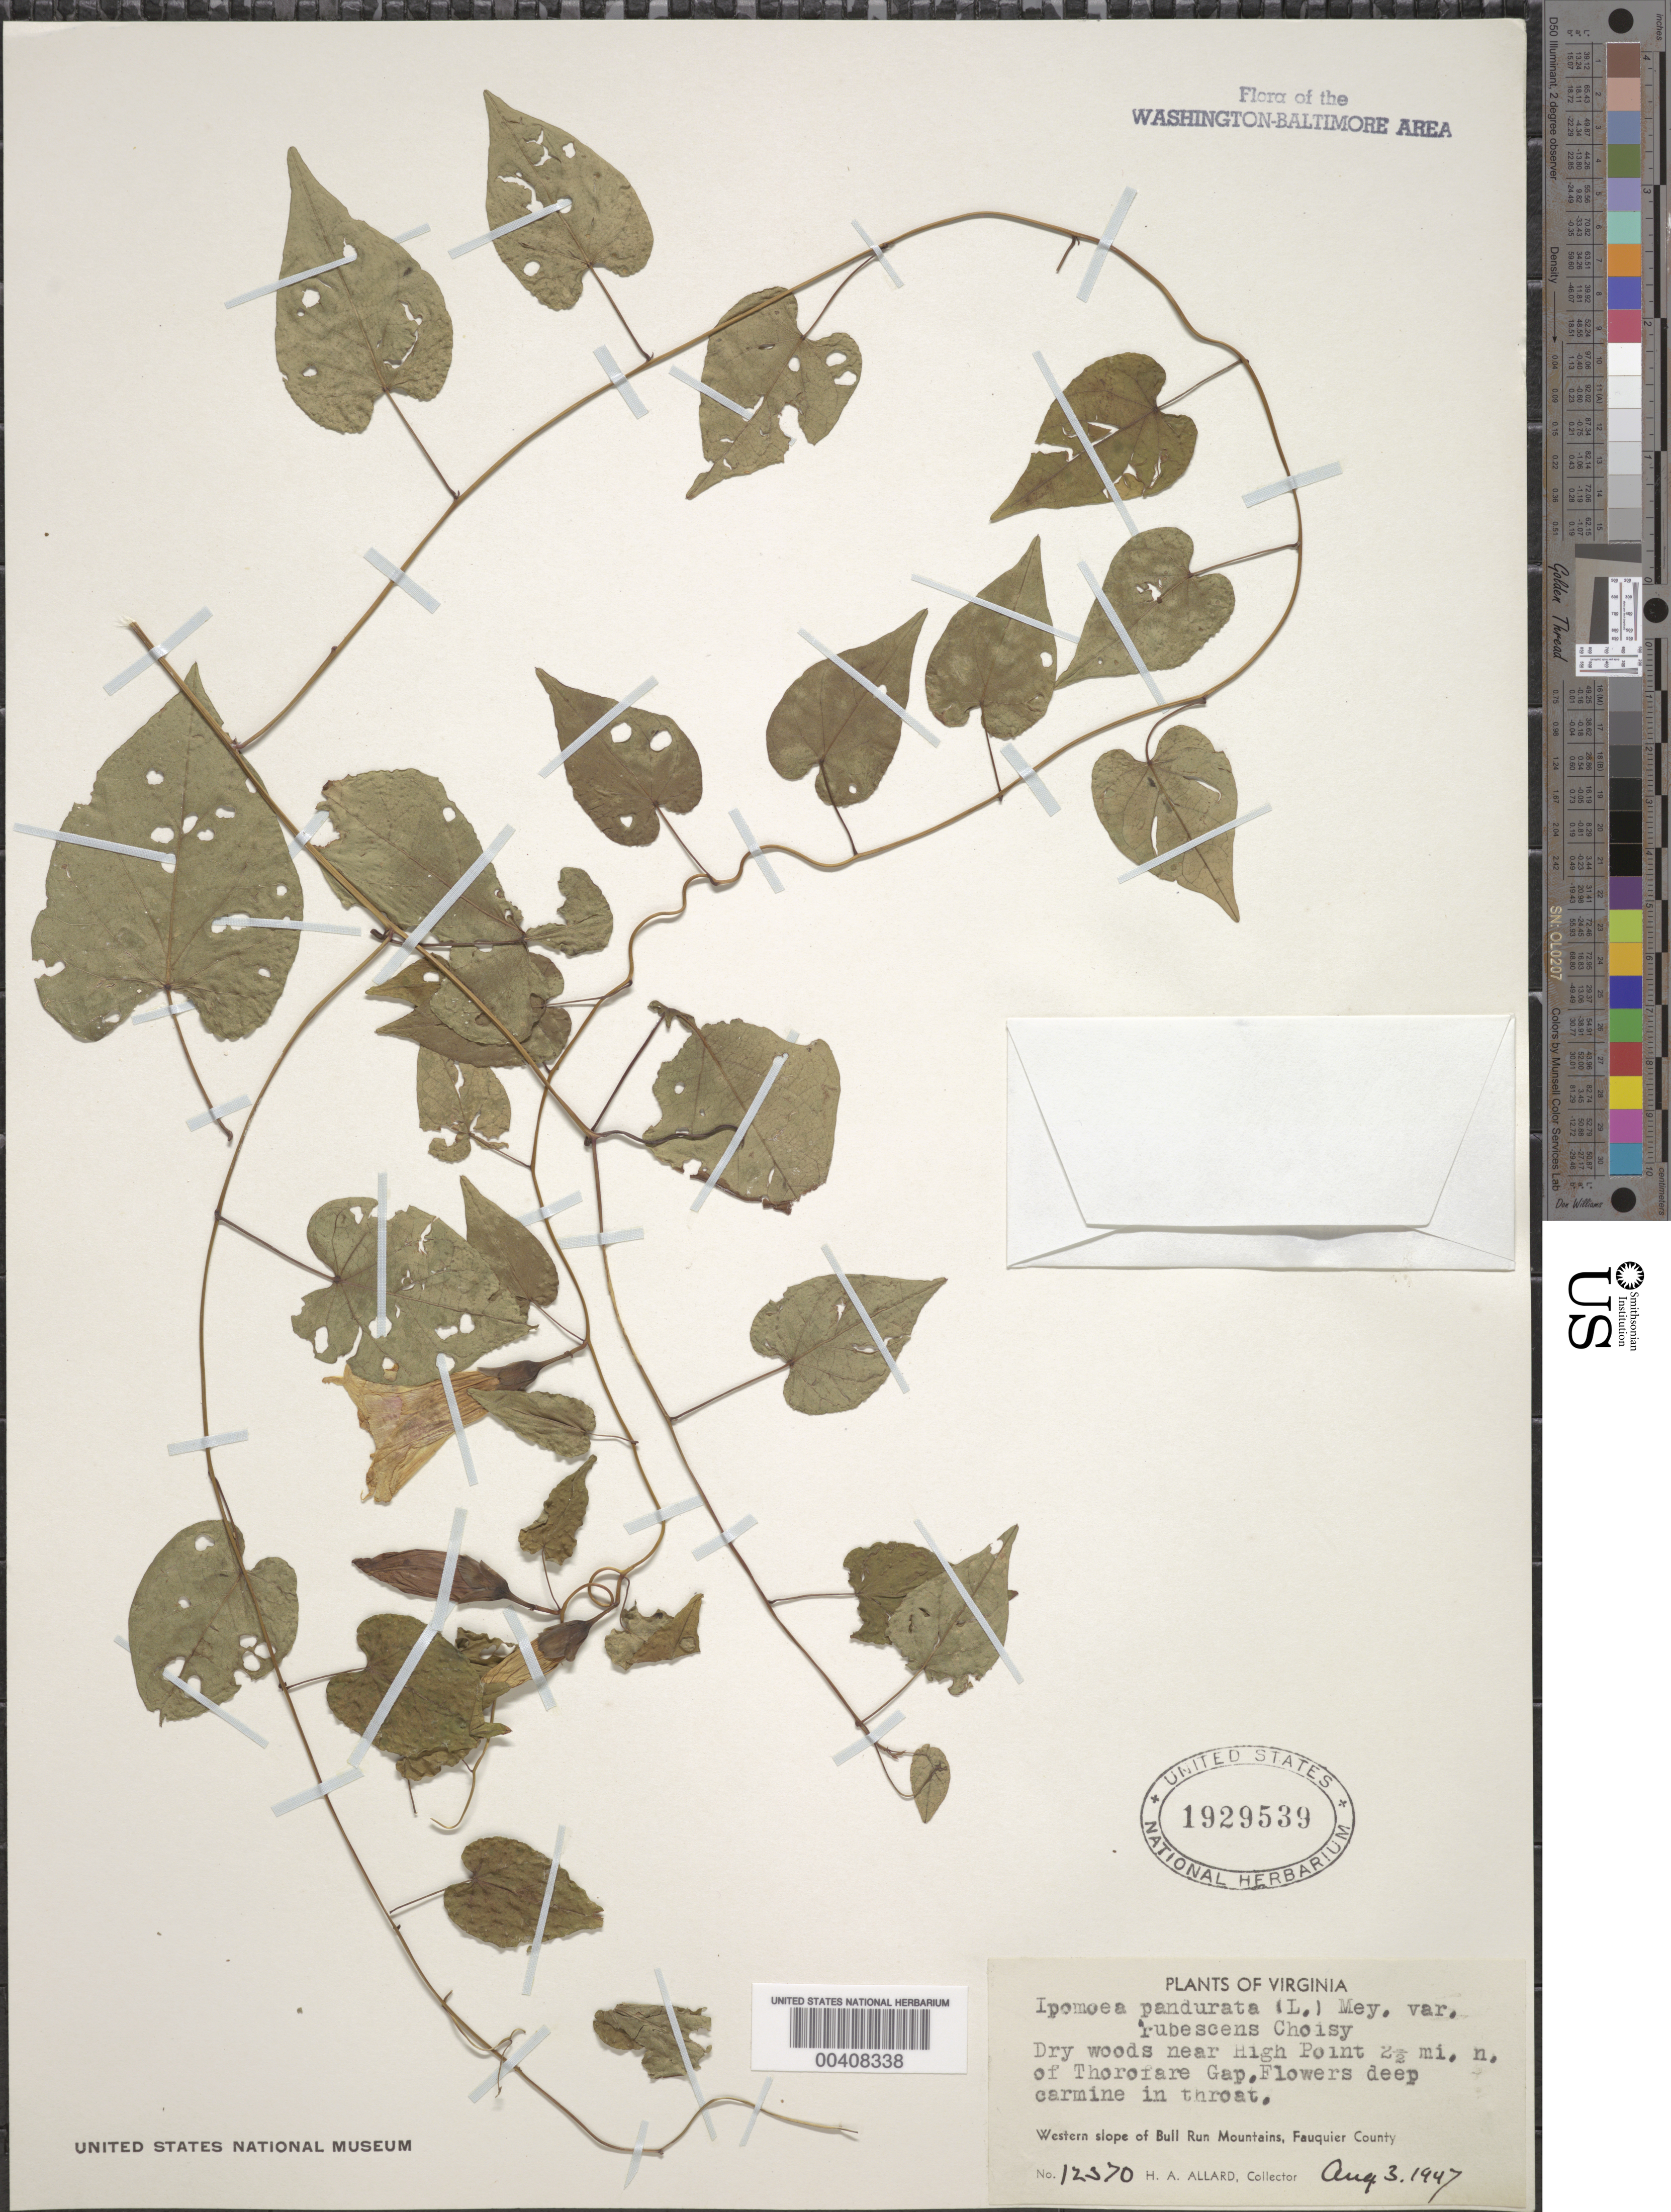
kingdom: Plantae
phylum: Tracheophyta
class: Magnoliopsida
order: Solanales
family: Convolvulaceae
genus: Ipomoea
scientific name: Ipomoea pandurata var. rubescens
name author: Choisy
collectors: H. A. Allard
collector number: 12570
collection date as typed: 03 Aug 1947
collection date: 1947-08-03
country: United States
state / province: Virginia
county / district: Fauquier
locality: Bull Run Mountains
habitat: Dry woods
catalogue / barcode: US 1929539